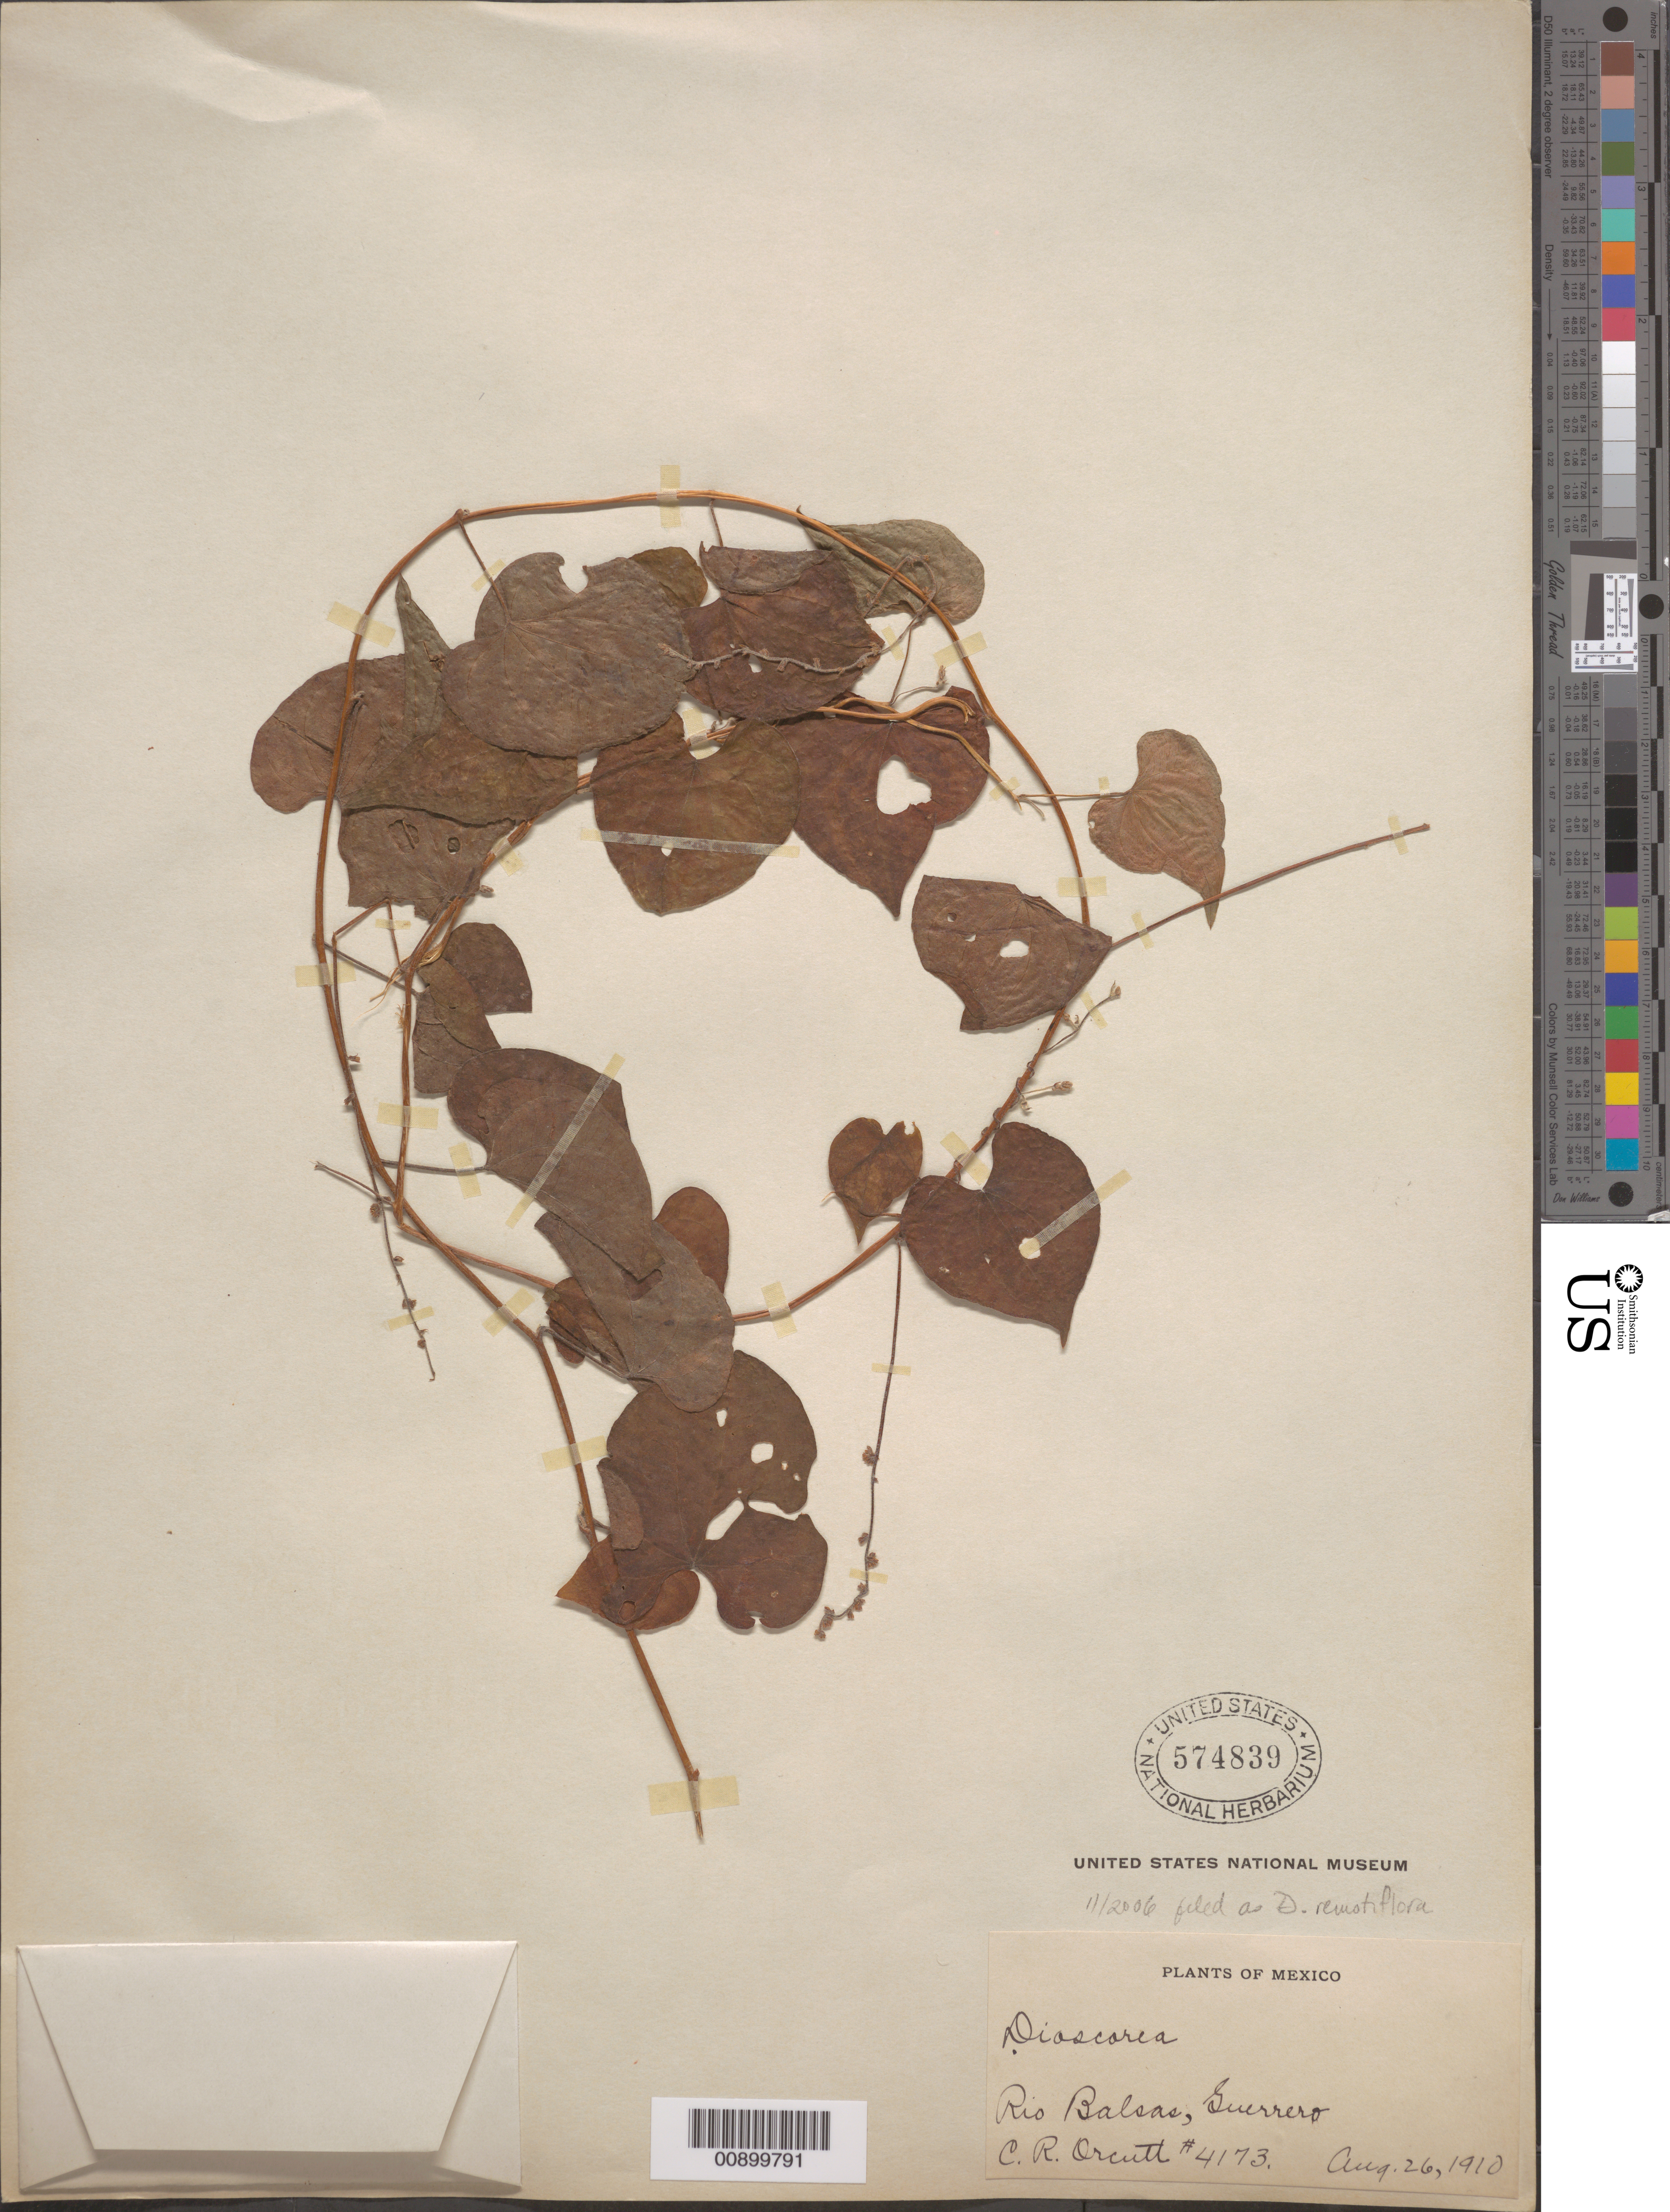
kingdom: Plantae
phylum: Tracheophyta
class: Liliopsida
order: Dioscoreales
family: Dioscoreaceae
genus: Dioscorea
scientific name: Dioscorea remotiflora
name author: Kunth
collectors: C. R. Orcutt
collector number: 4173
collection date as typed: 26 Aug 1910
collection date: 1910-08-26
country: Mexico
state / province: Guerrero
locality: Río Balsas, Guerrero.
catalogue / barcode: US 574839